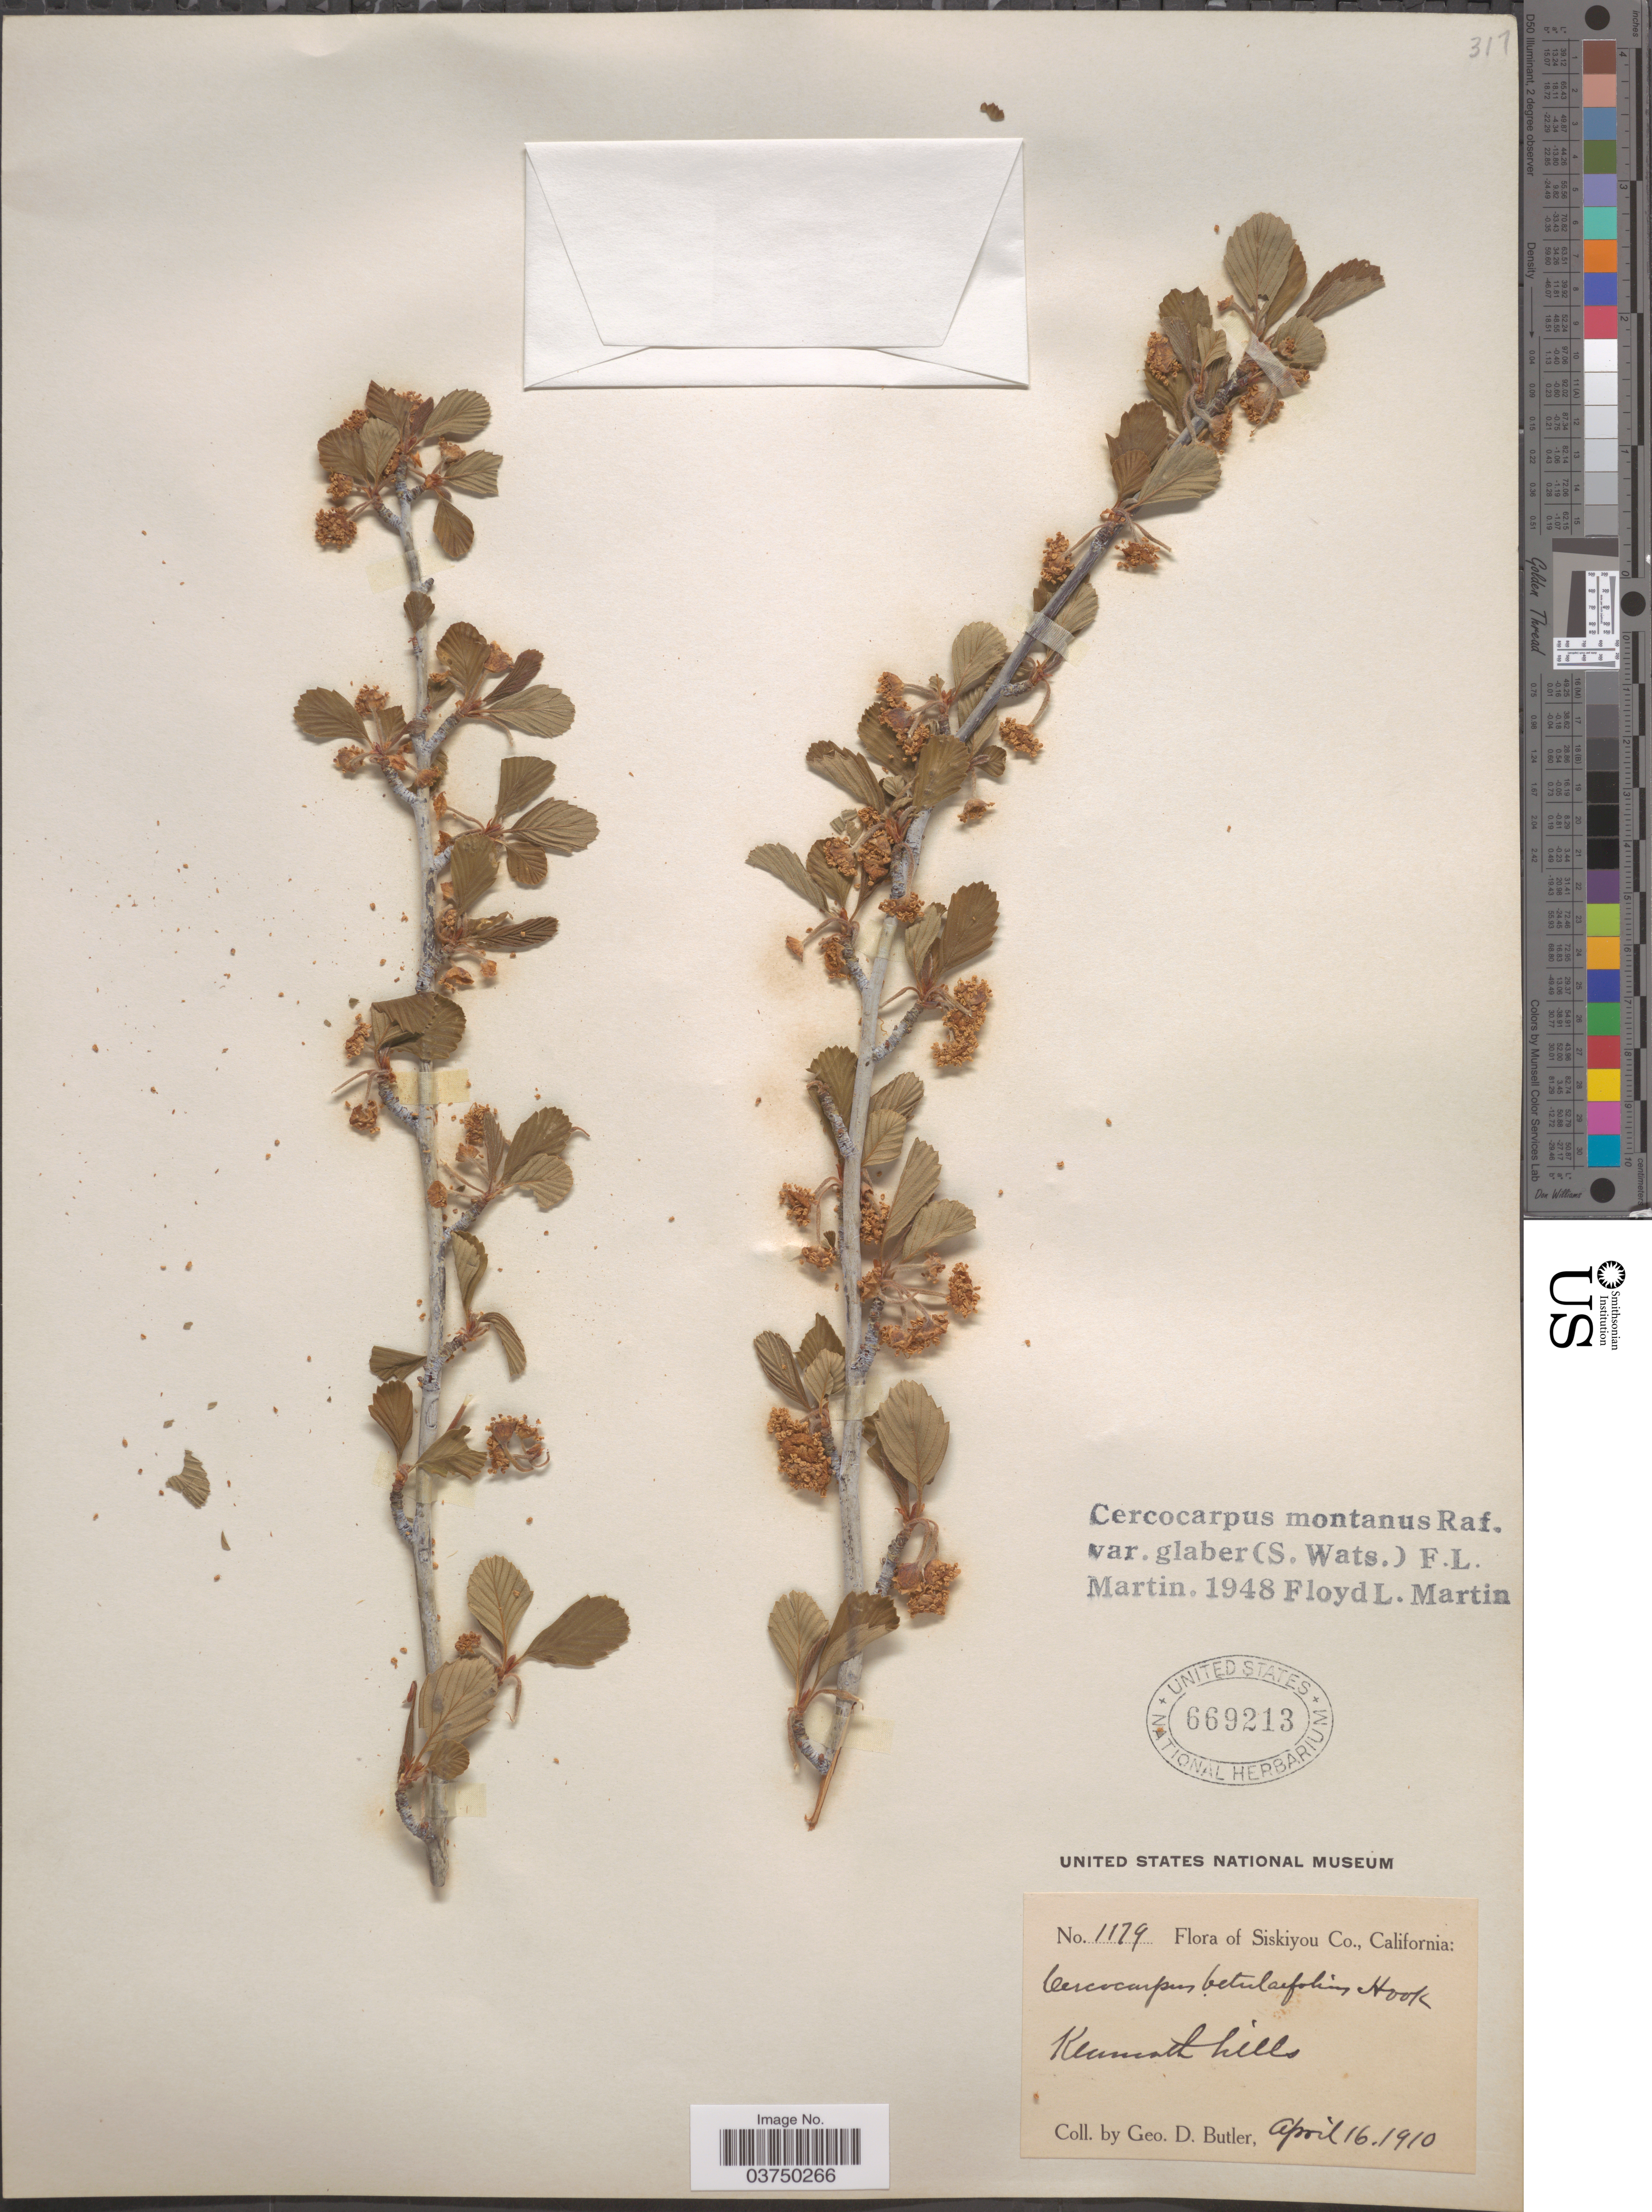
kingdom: Plantae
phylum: Tracheophyta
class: Magnoliopsida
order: Rosales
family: Rosaceae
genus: Cercocarpus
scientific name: Cercocarpus montanus var. glaber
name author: (S. Watson) F.L. Martin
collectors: G. D. Butler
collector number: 1179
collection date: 1910-04-16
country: United States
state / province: California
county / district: Siskiyou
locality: Siskiyou Co. Klamath hills.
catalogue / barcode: US 669213